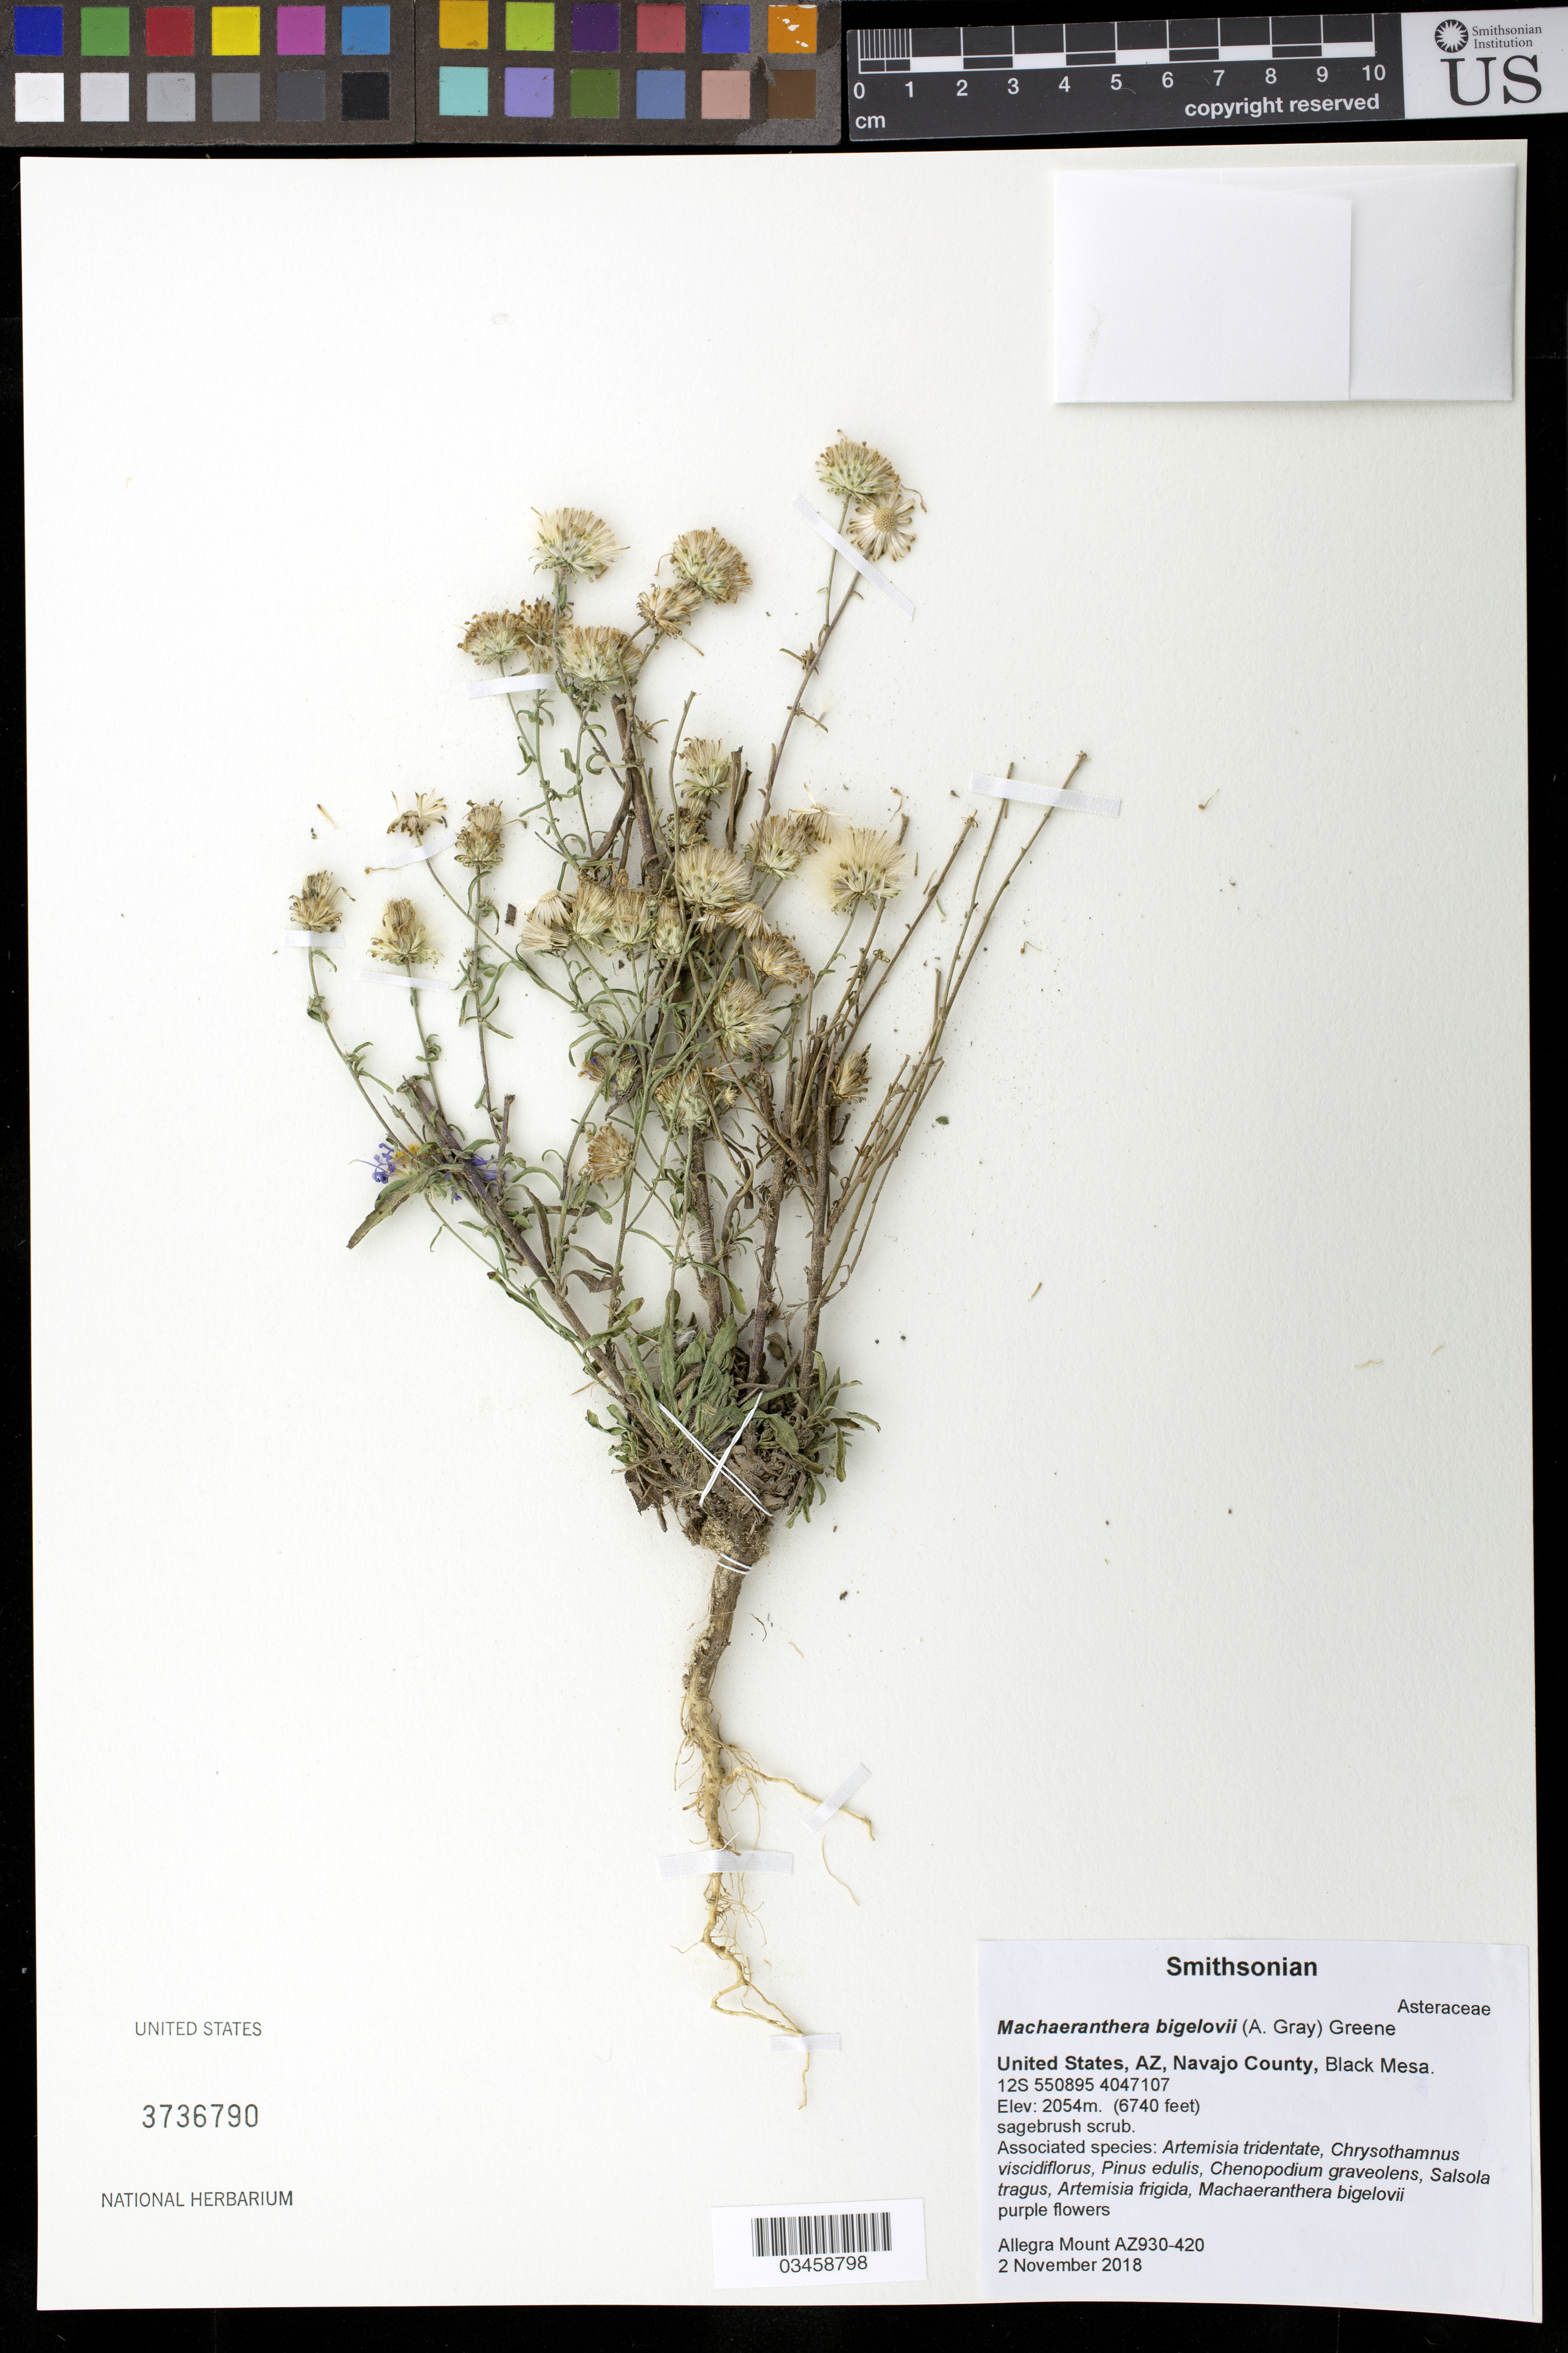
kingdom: Plantae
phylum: Tracheophyta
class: Magnoliopsida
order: Asterales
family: Asteraceae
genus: Machaeranthera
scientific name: Machaeranthera bigelovii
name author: (A. Gray) Greene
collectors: A. Mount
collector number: AZ930-420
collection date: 2018-11-02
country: United States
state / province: Arizona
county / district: Navajo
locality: Black Mesa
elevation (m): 2054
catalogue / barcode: US 3736790